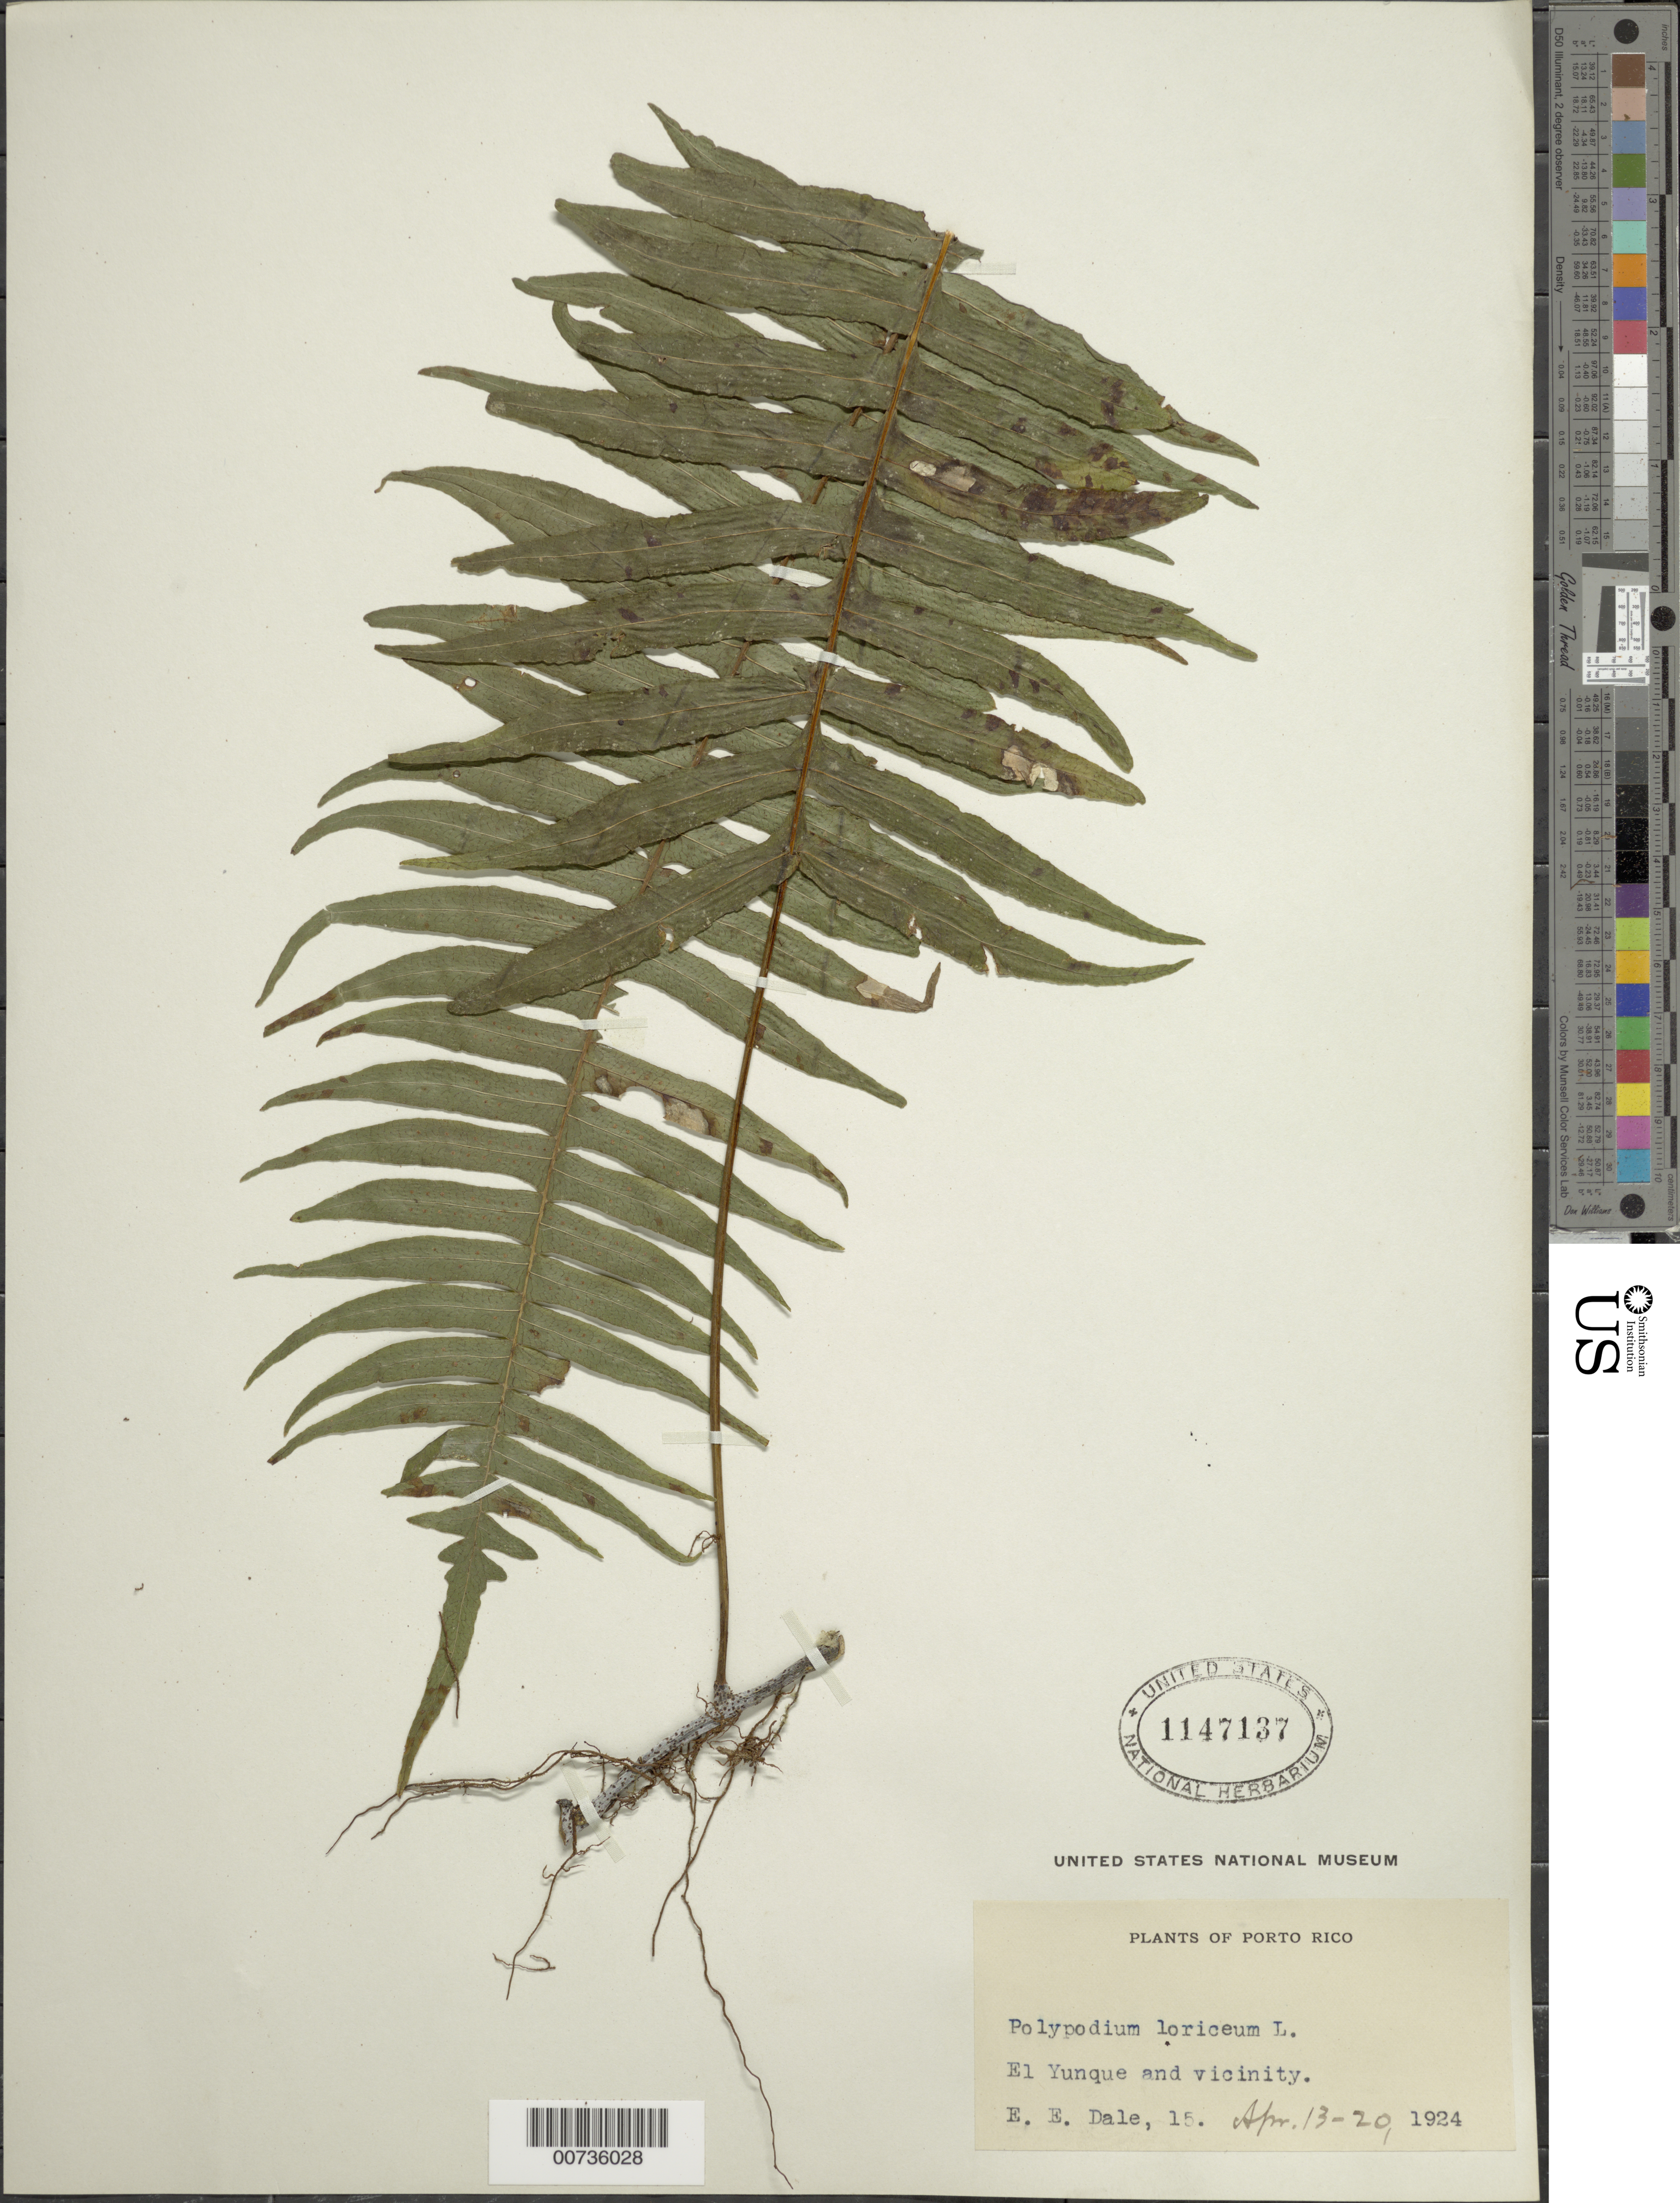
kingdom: Plantae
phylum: Tracheophyta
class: Polypodiopsida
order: Polypodiales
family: Polypodiaceae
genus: Serpocaulon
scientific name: Serpocaulon loriceum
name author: (L.) A.R. Sm.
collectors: E. Dale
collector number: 15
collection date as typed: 13 Apr 1924 to 20 Apr 1924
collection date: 1924-04-13/1924-04-20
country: Puerto Rico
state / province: Río Grande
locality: El Yunque & vicinity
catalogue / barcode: US 1147137